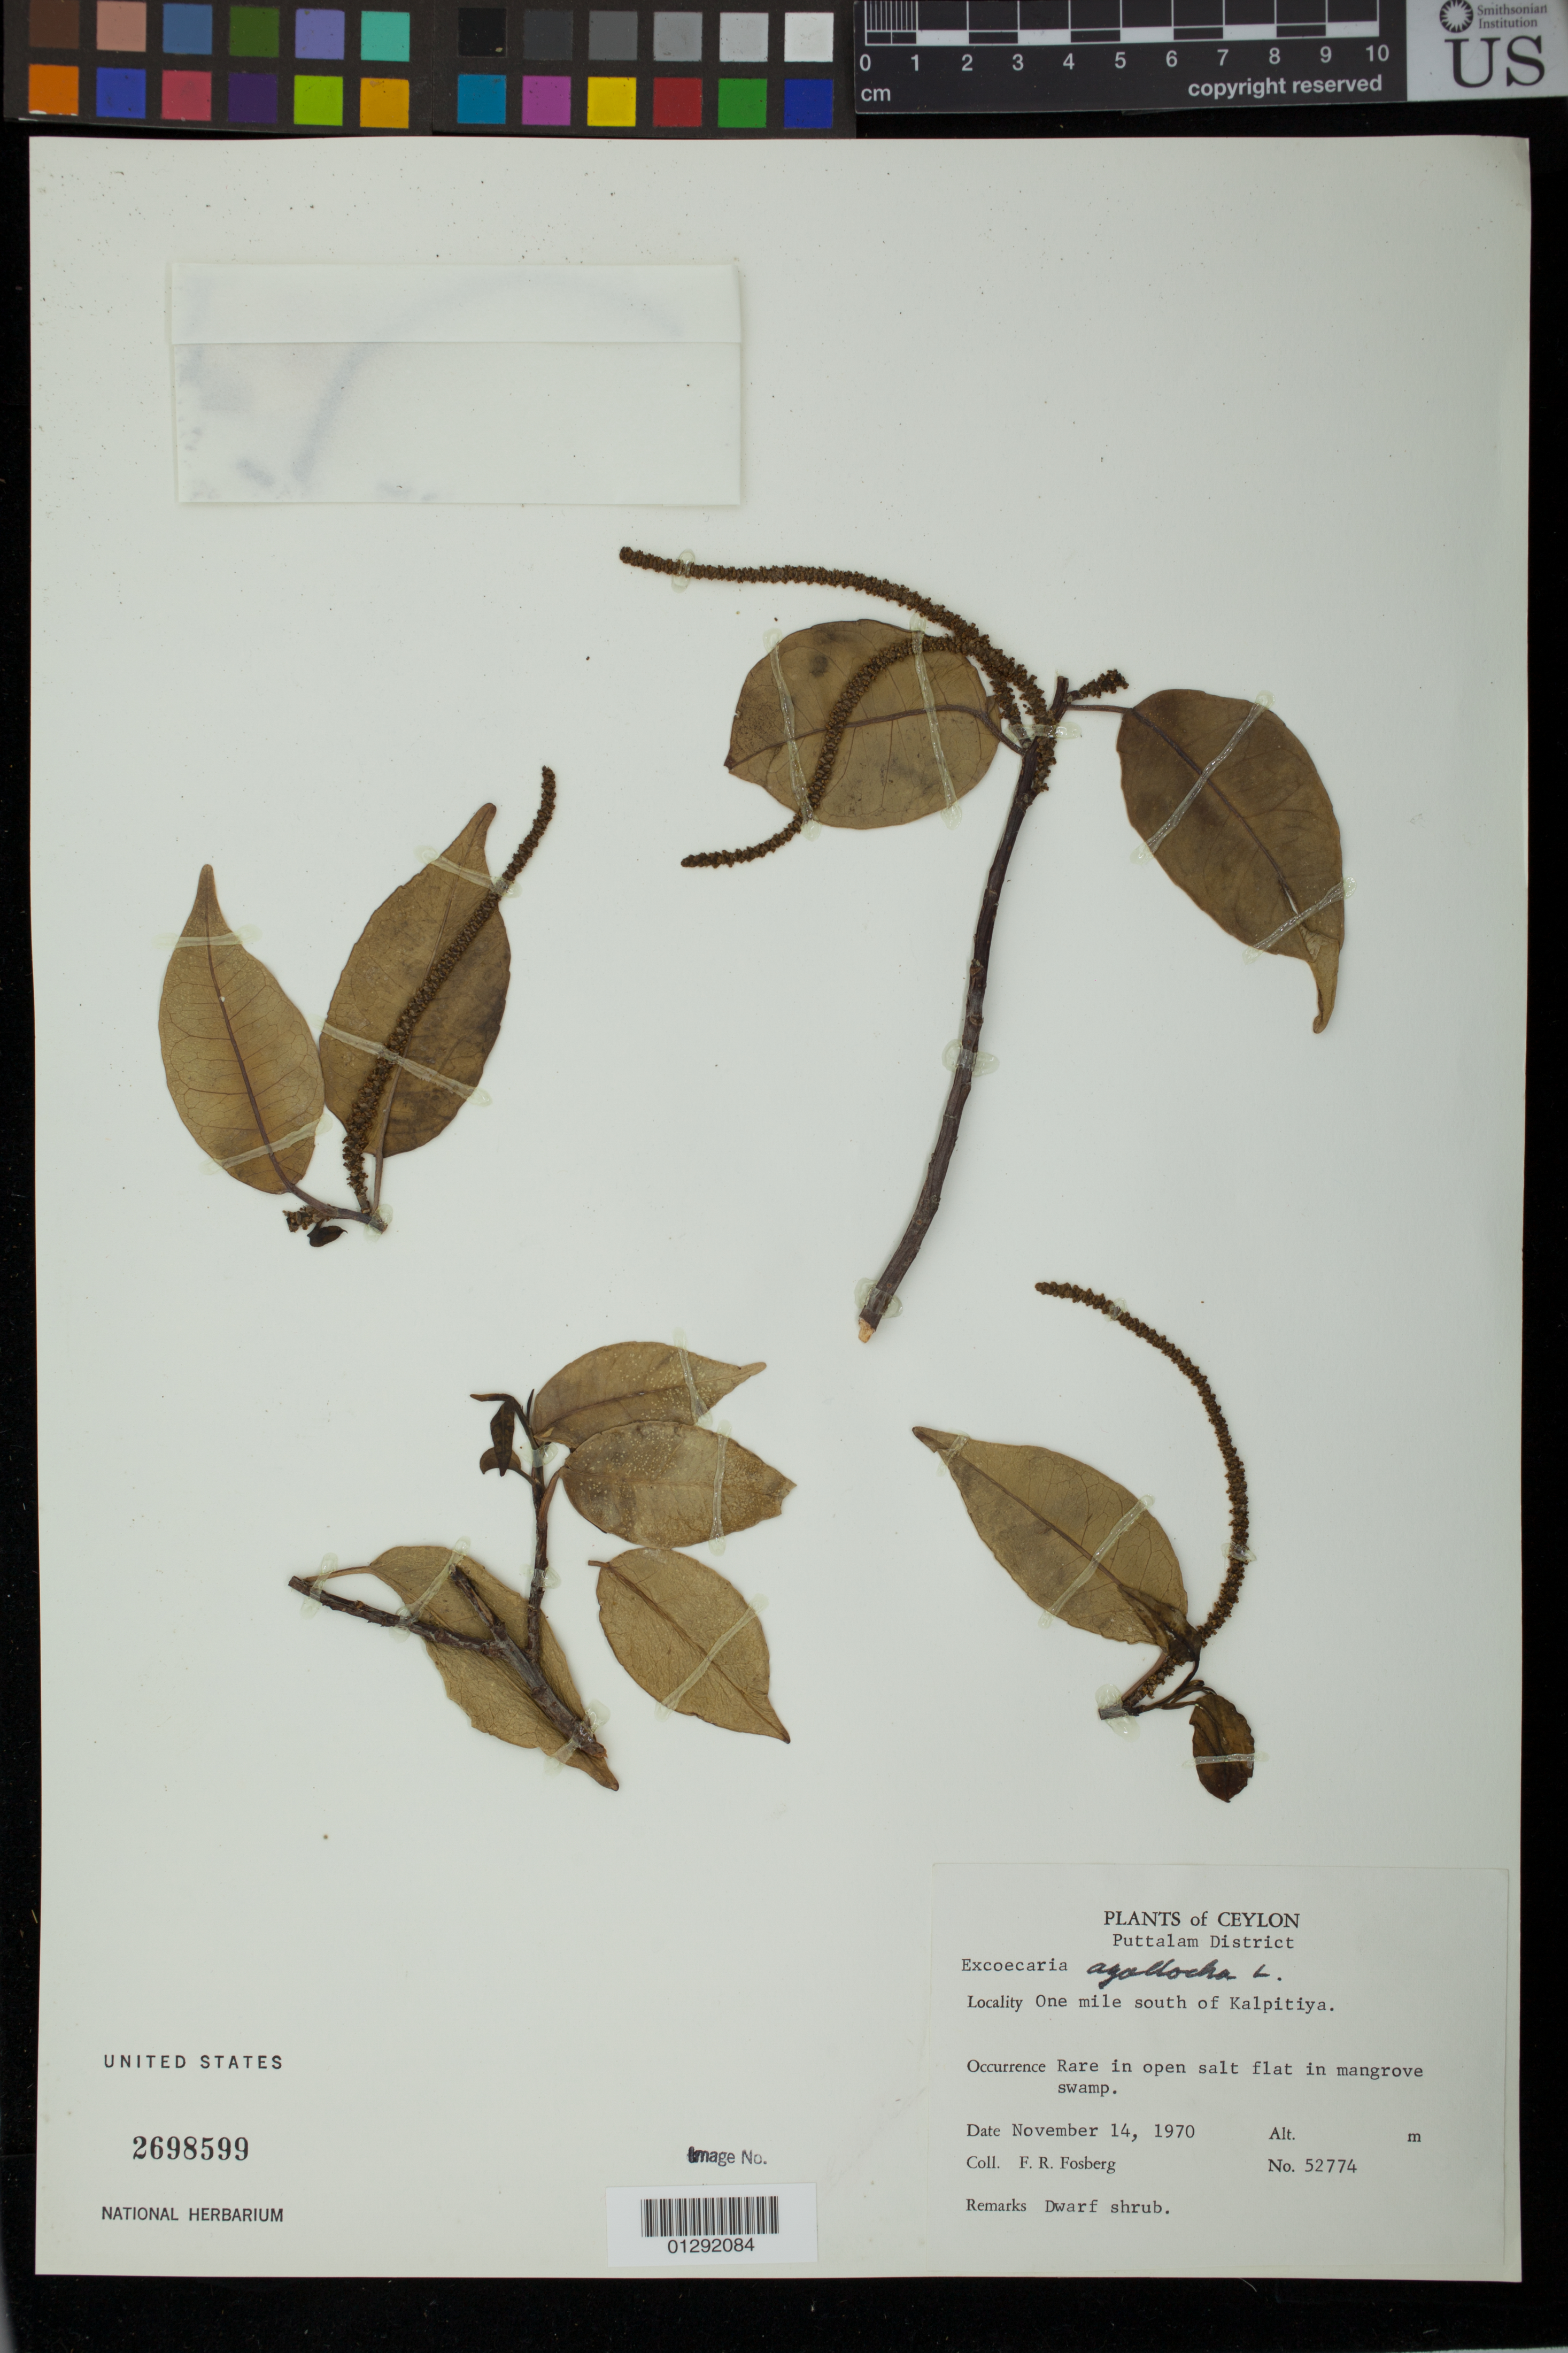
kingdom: Plantae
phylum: Tracheophyta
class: Magnoliopsida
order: Malpighiales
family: Euphorbiaceae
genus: Excoecaria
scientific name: Excoecaria agallocha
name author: L.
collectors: F. R. Fosberg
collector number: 52774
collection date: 1970-11-14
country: Sri Lanka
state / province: North Western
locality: Ceylon. Puttalam District. One mile south of Kalpitiya.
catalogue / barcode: US 2698599